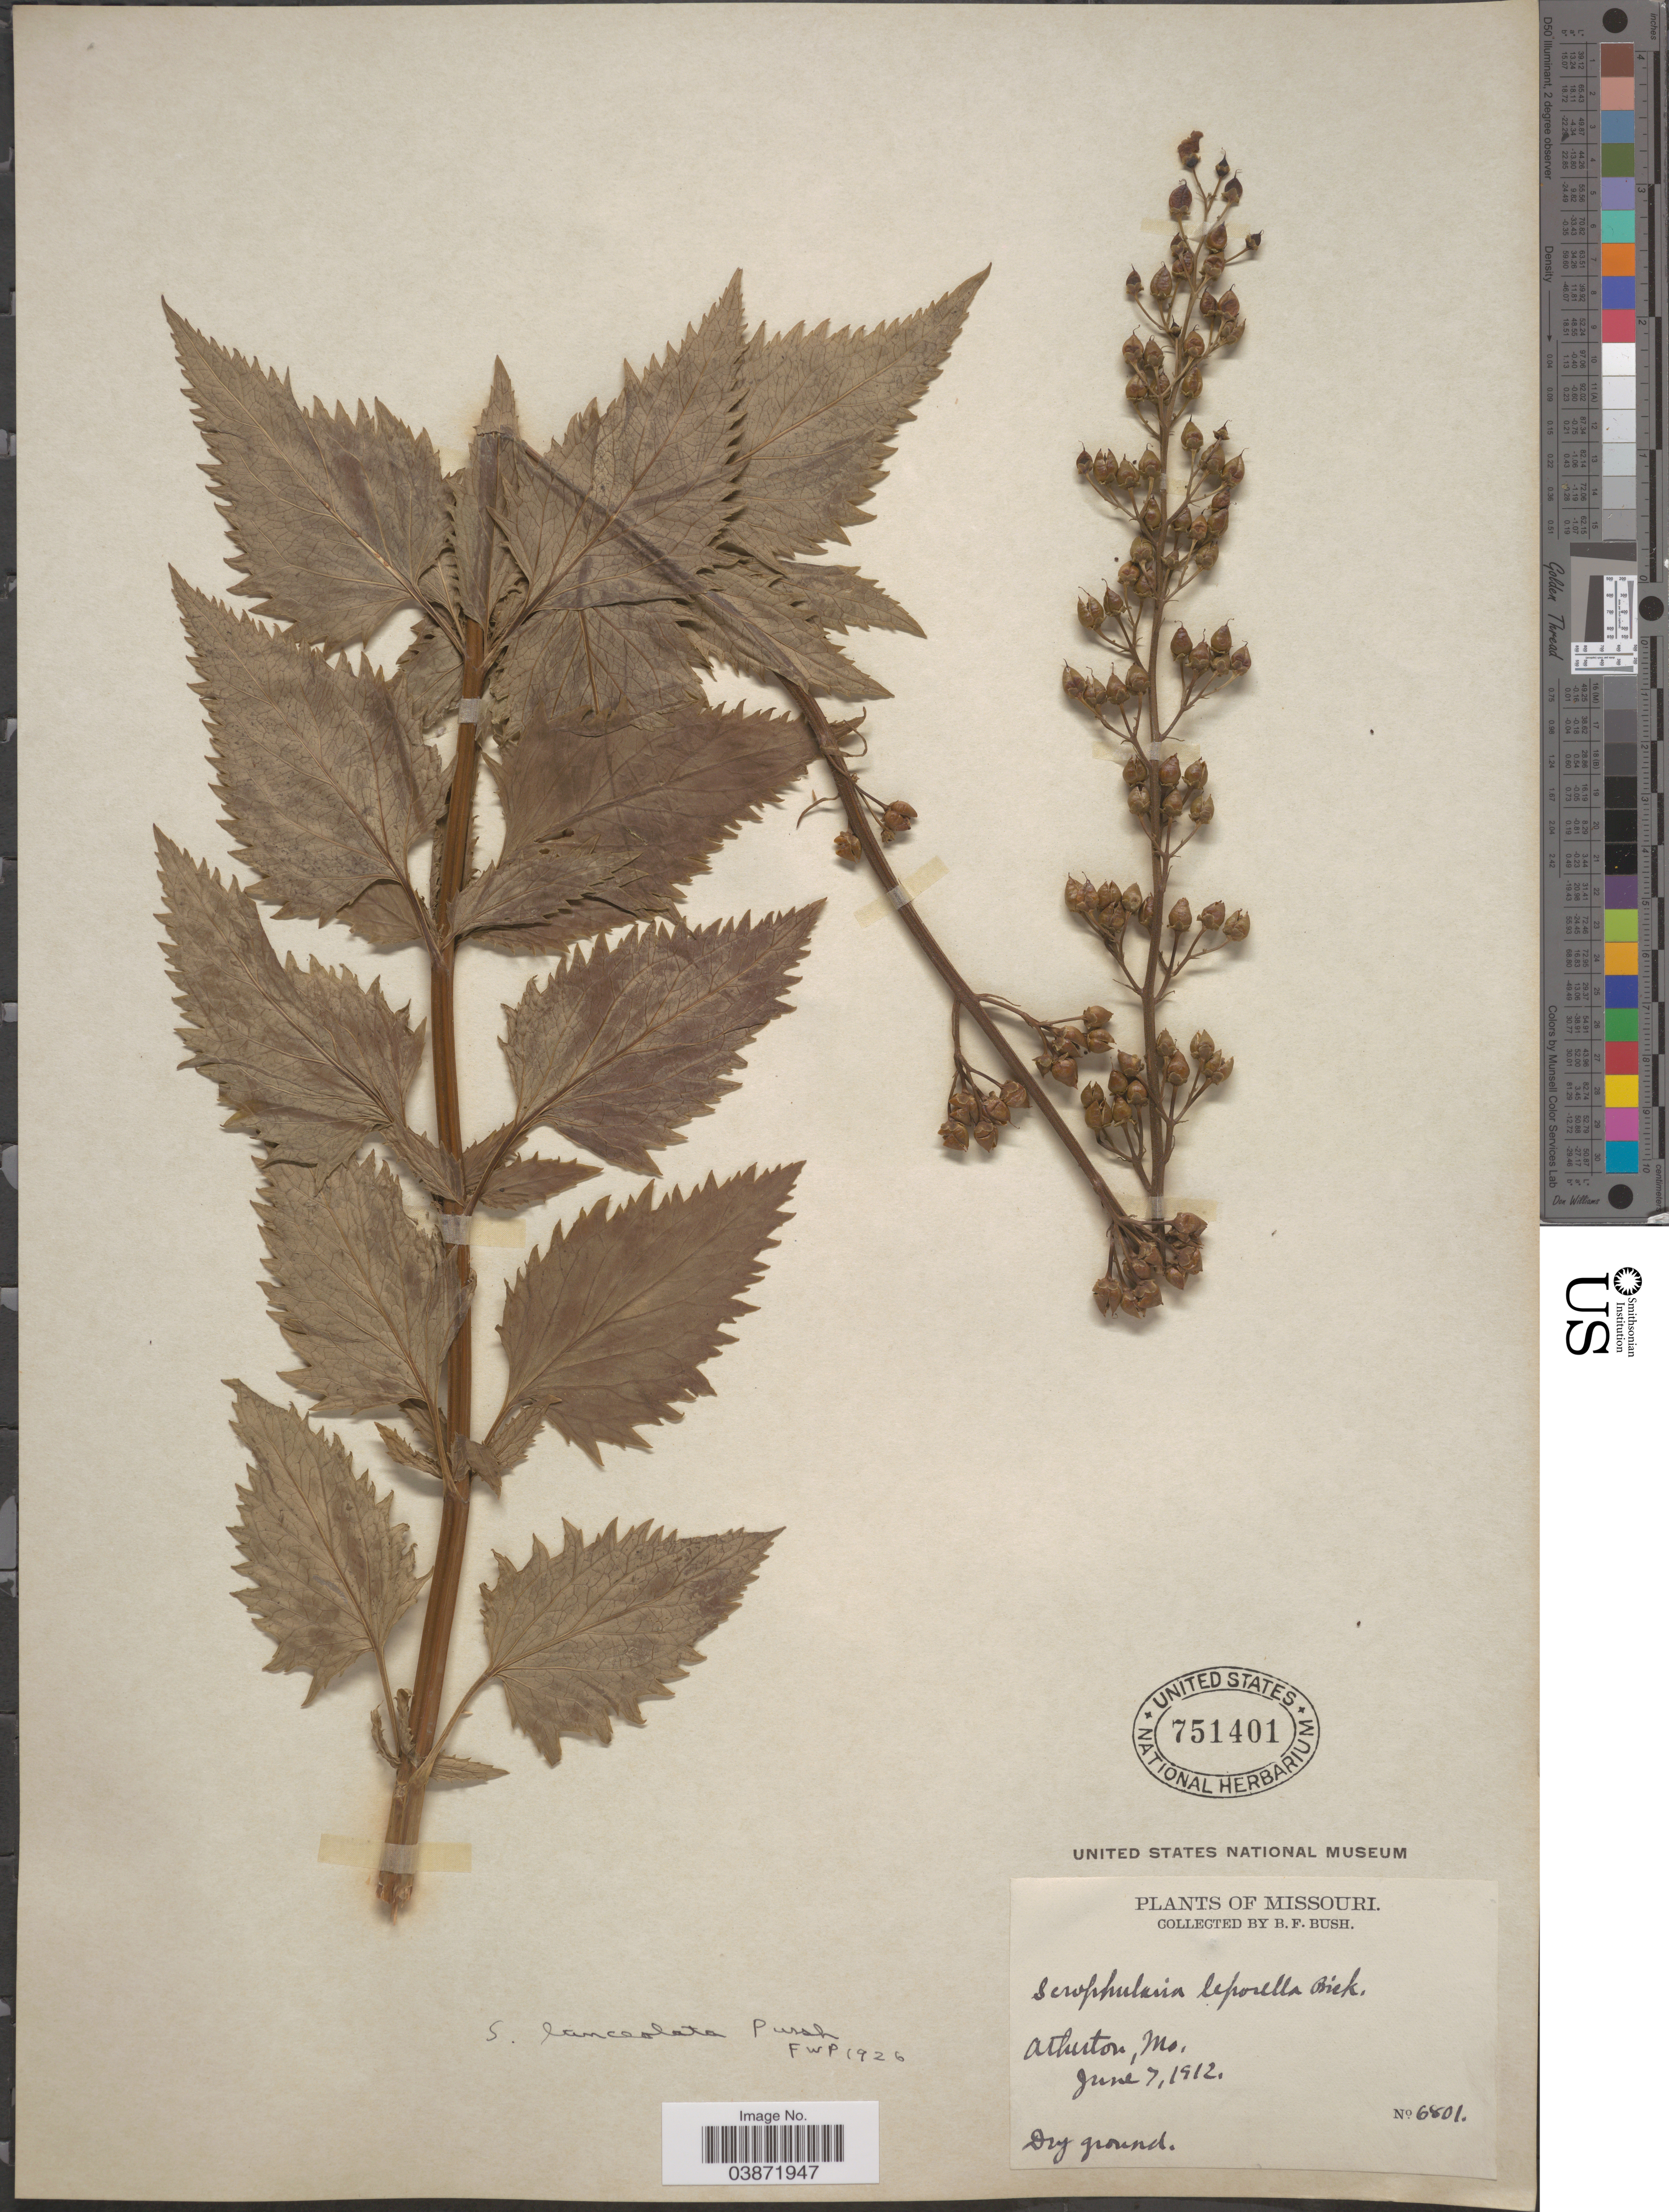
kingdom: Plantae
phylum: Tracheophyta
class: Magnoliopsida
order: Lamiales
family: Scrophulariaceae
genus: Scrophularia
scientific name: Scrophularia lanceolata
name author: Pursh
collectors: B. F. Bush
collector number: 6801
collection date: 1912-06-07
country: United States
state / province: Missouri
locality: Atherton.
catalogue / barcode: US 751401